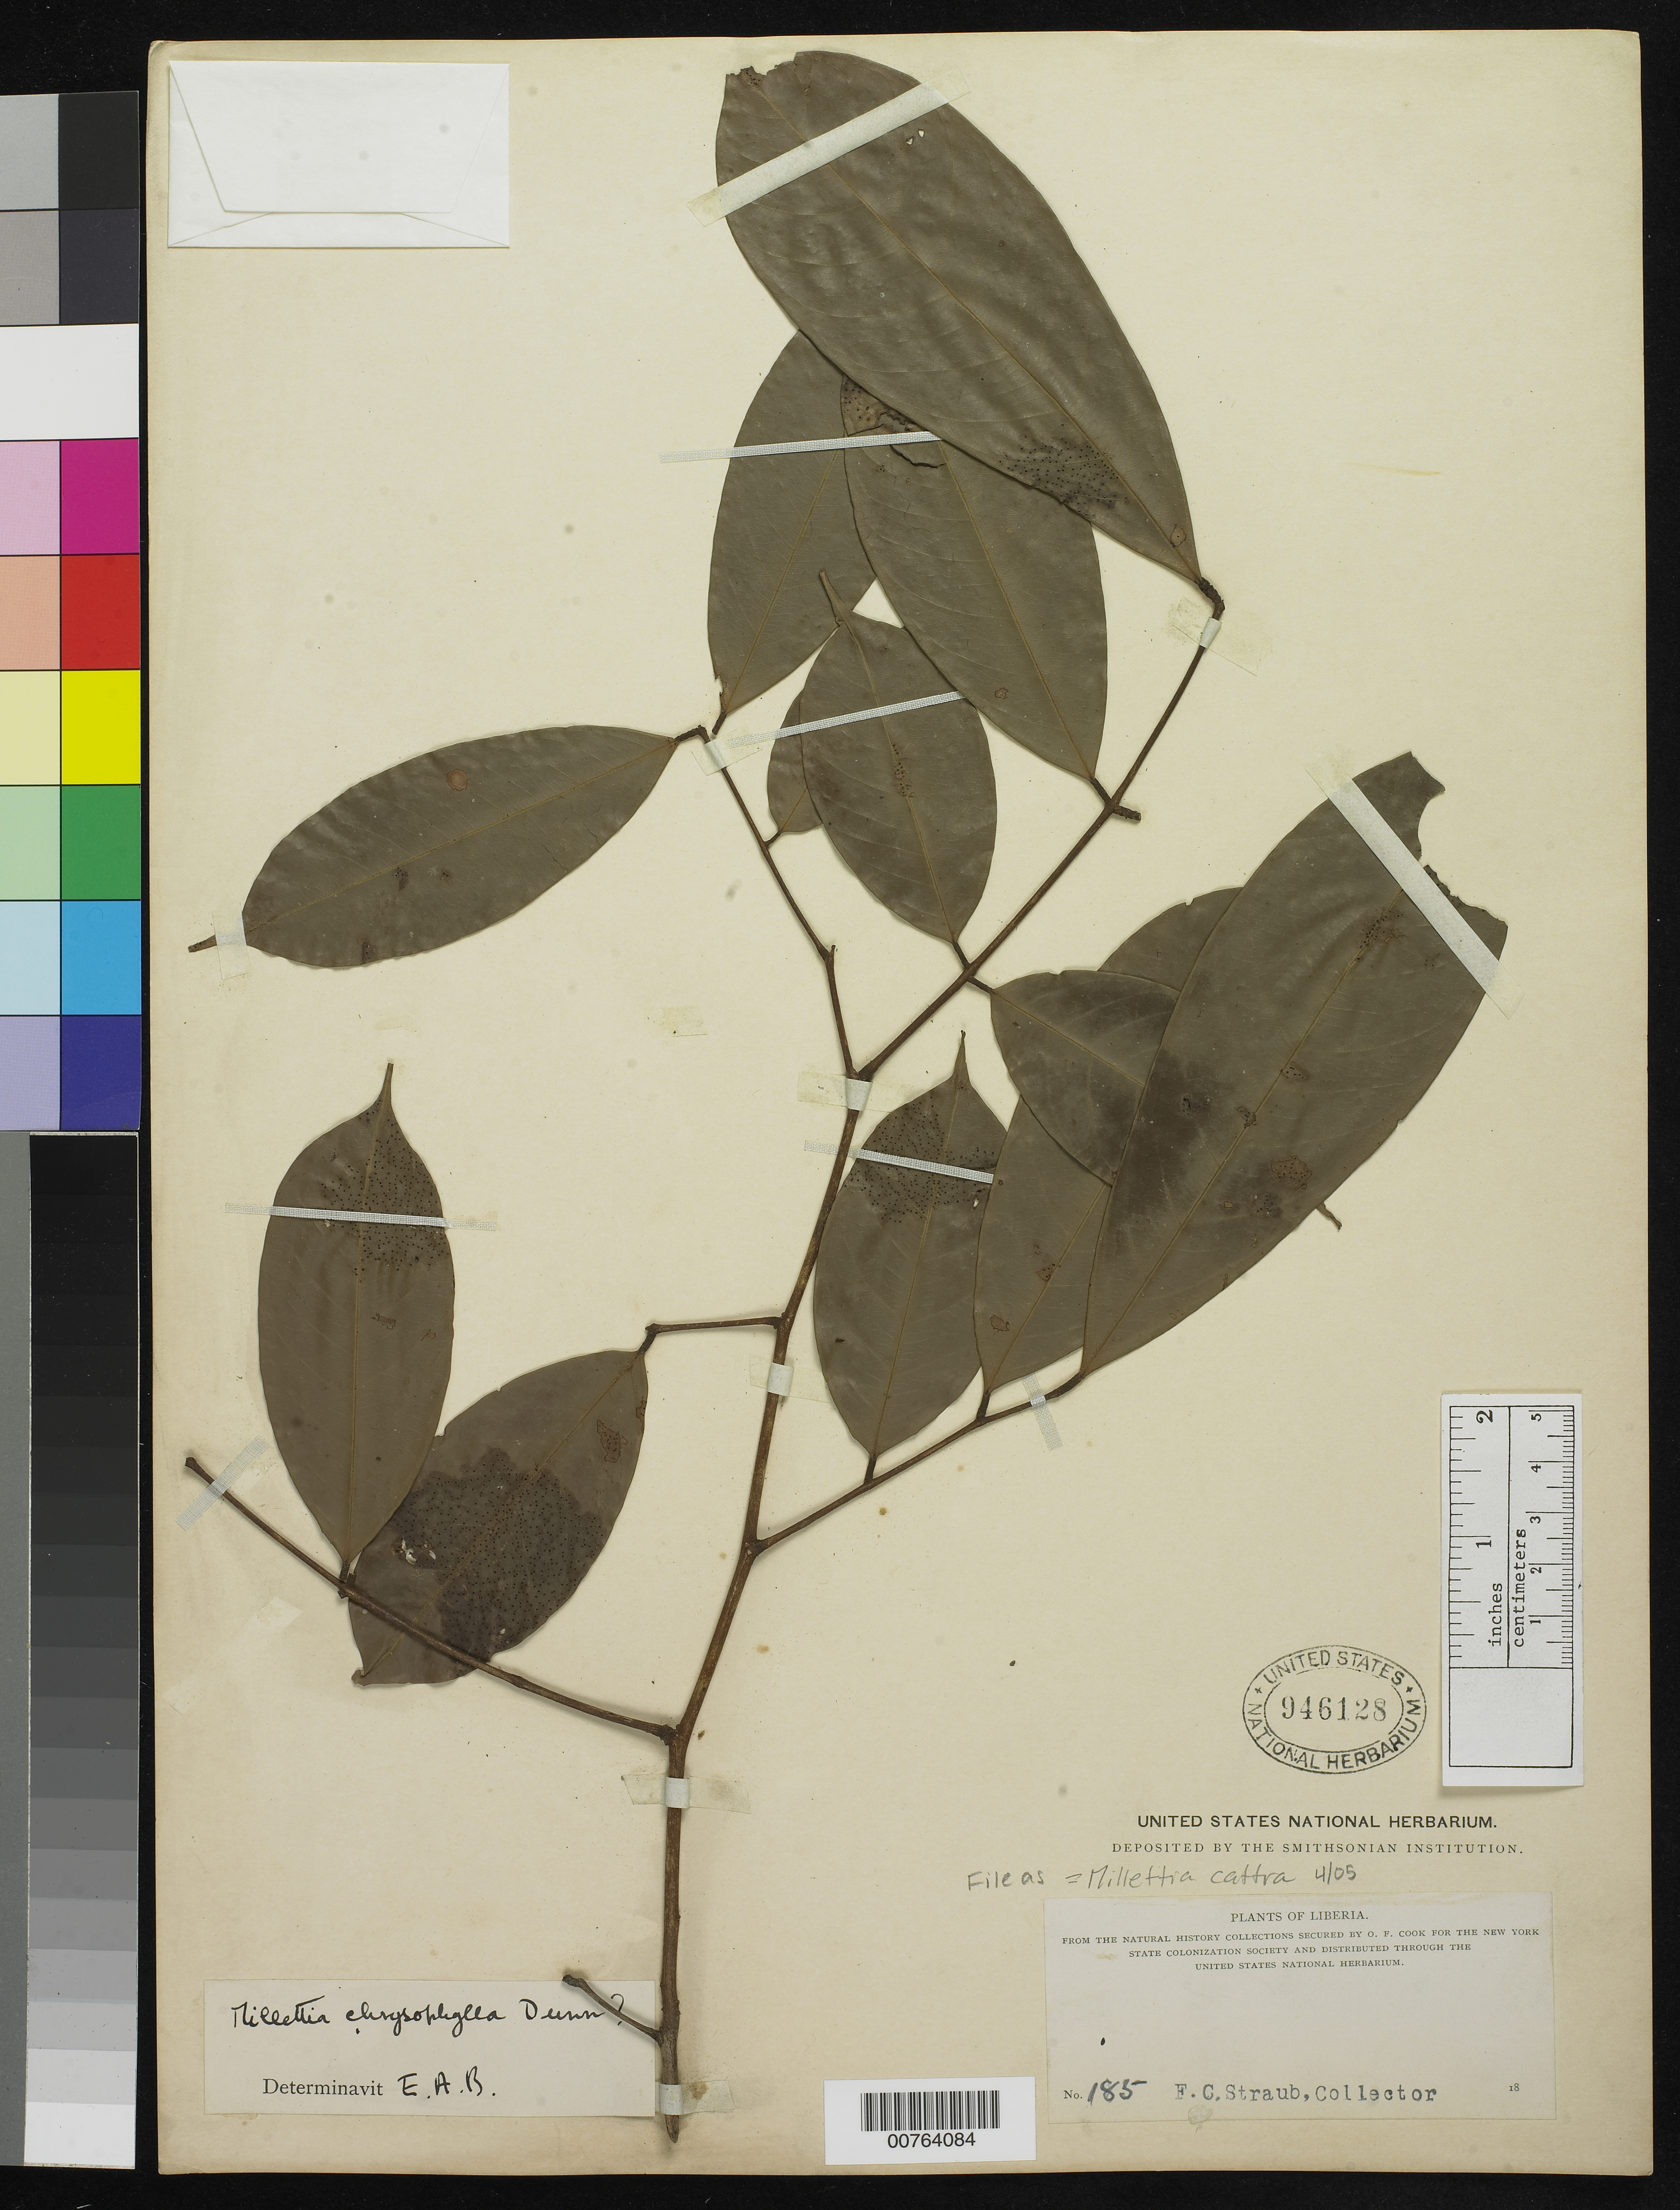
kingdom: Plantae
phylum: Tracheophyta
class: Magnoliopsida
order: Fabales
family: Fabaceae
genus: Millettia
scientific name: Millettia caffra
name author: Meisn.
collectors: F. Straub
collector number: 185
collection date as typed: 18--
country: Liberia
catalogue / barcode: US 946128